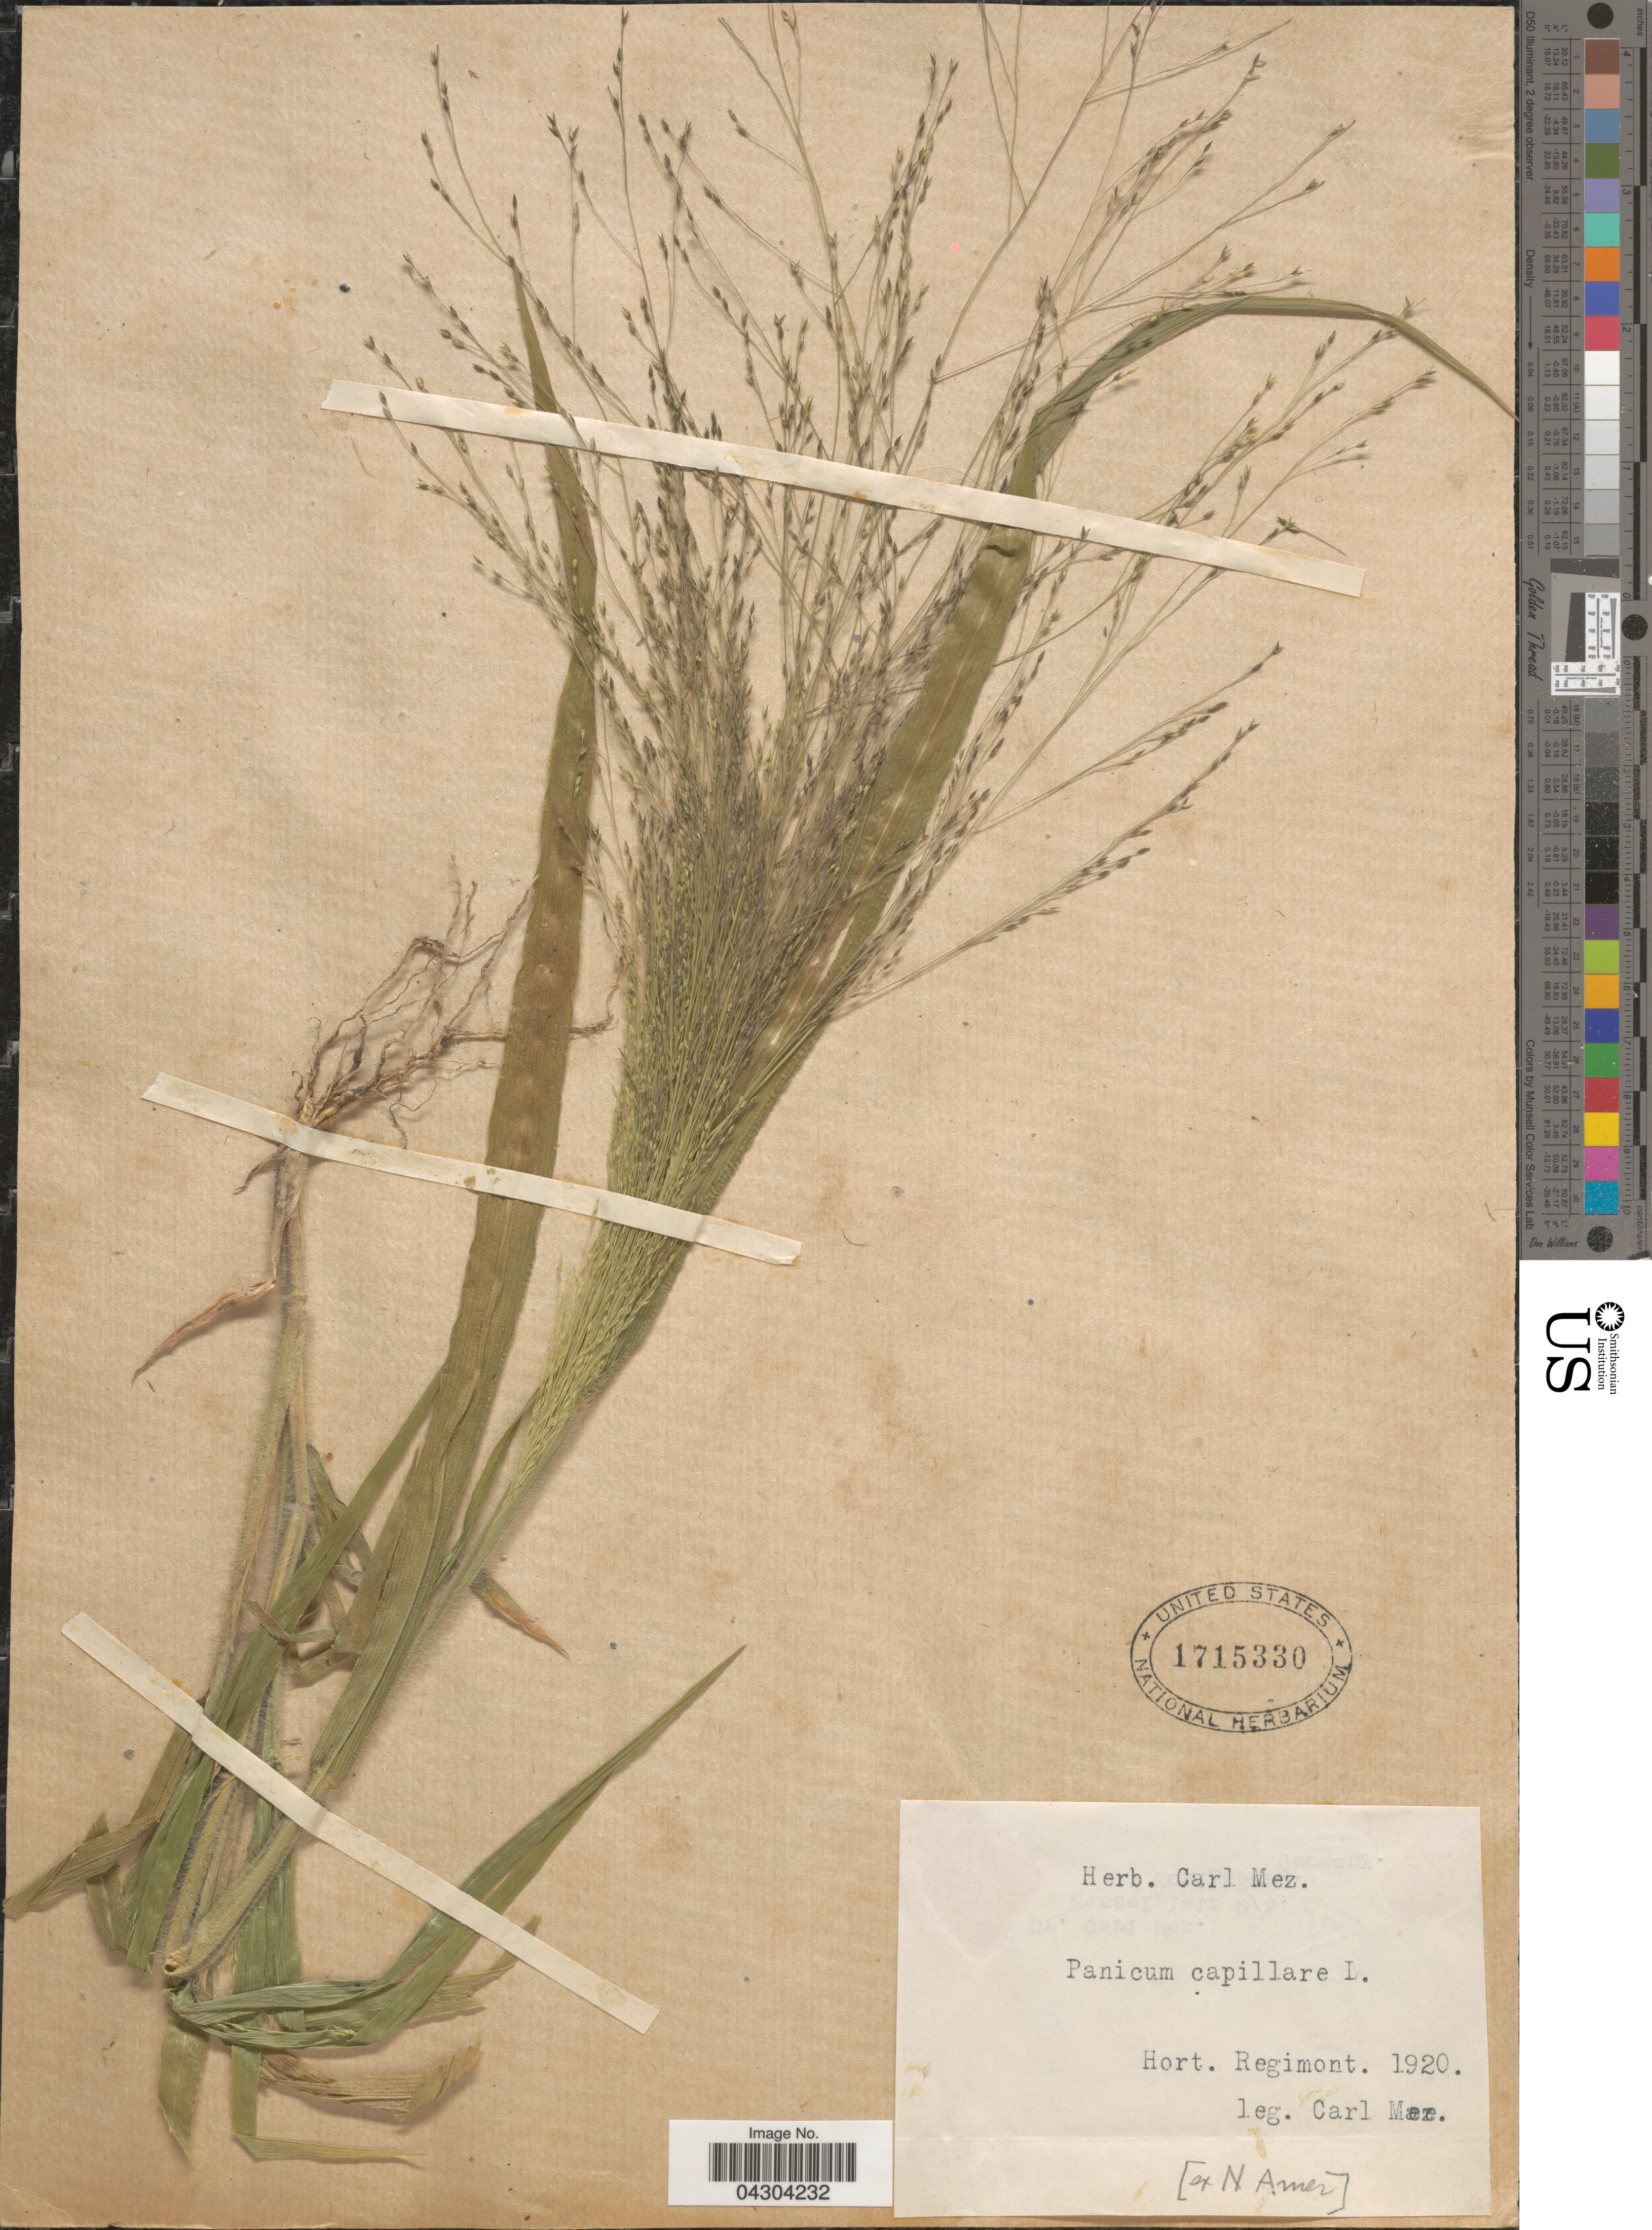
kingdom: Plantae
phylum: Tracheophyta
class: Liliopsida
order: Poales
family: Poaceae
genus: Panicum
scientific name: Panicum capillare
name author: L.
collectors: C. C. Mez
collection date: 1920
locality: Hort. Regimont. [ex N Amer][unsure placement].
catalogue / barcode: US 1715330